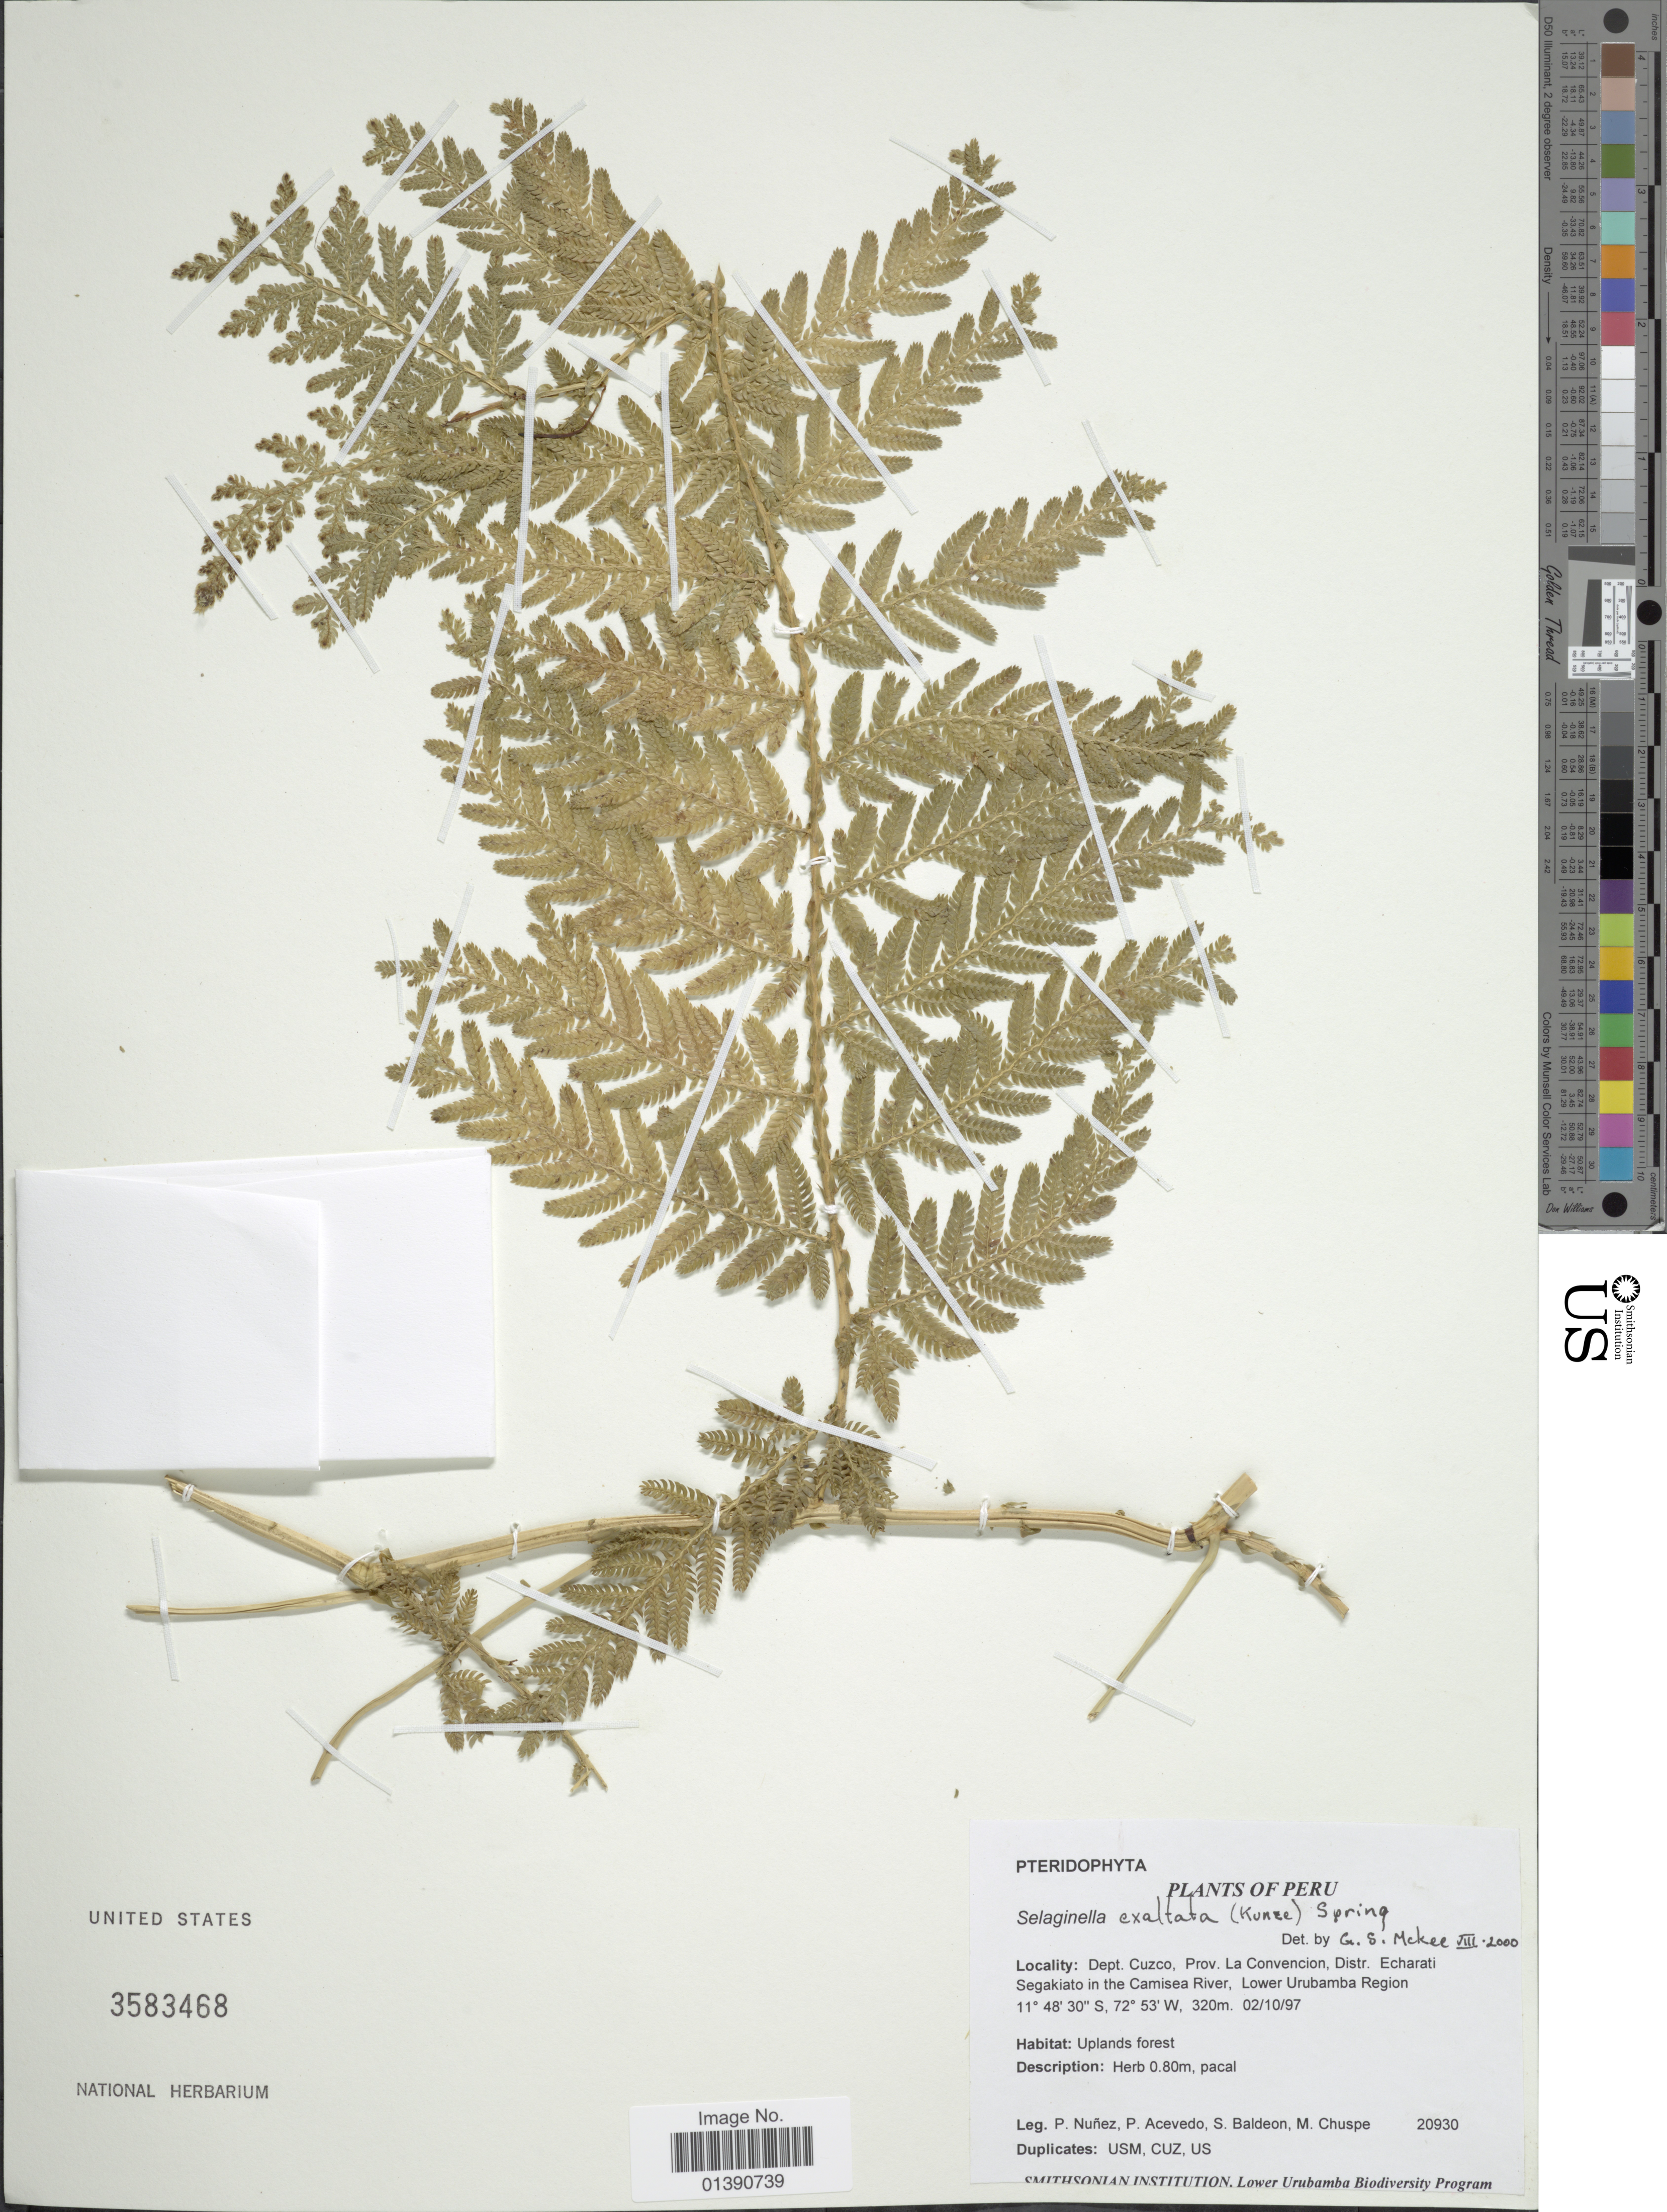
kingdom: Plantae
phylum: Tracheophyta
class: Lycopodiopsida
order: Selaginellales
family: Selaginellaceae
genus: Selaginella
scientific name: Selaginella exaltata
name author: (Kunze) Spring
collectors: P. Nuñez V., P. Acevedo-Rodr., S. Baldeon & M. Chuspe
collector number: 20930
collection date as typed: Transcribed d/m/y: 2/10/97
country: Peru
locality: Dept. Cuzco, prov. La Convecion, Distr Echarati Segakiato in the Camisea River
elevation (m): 320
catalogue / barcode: US 3583468